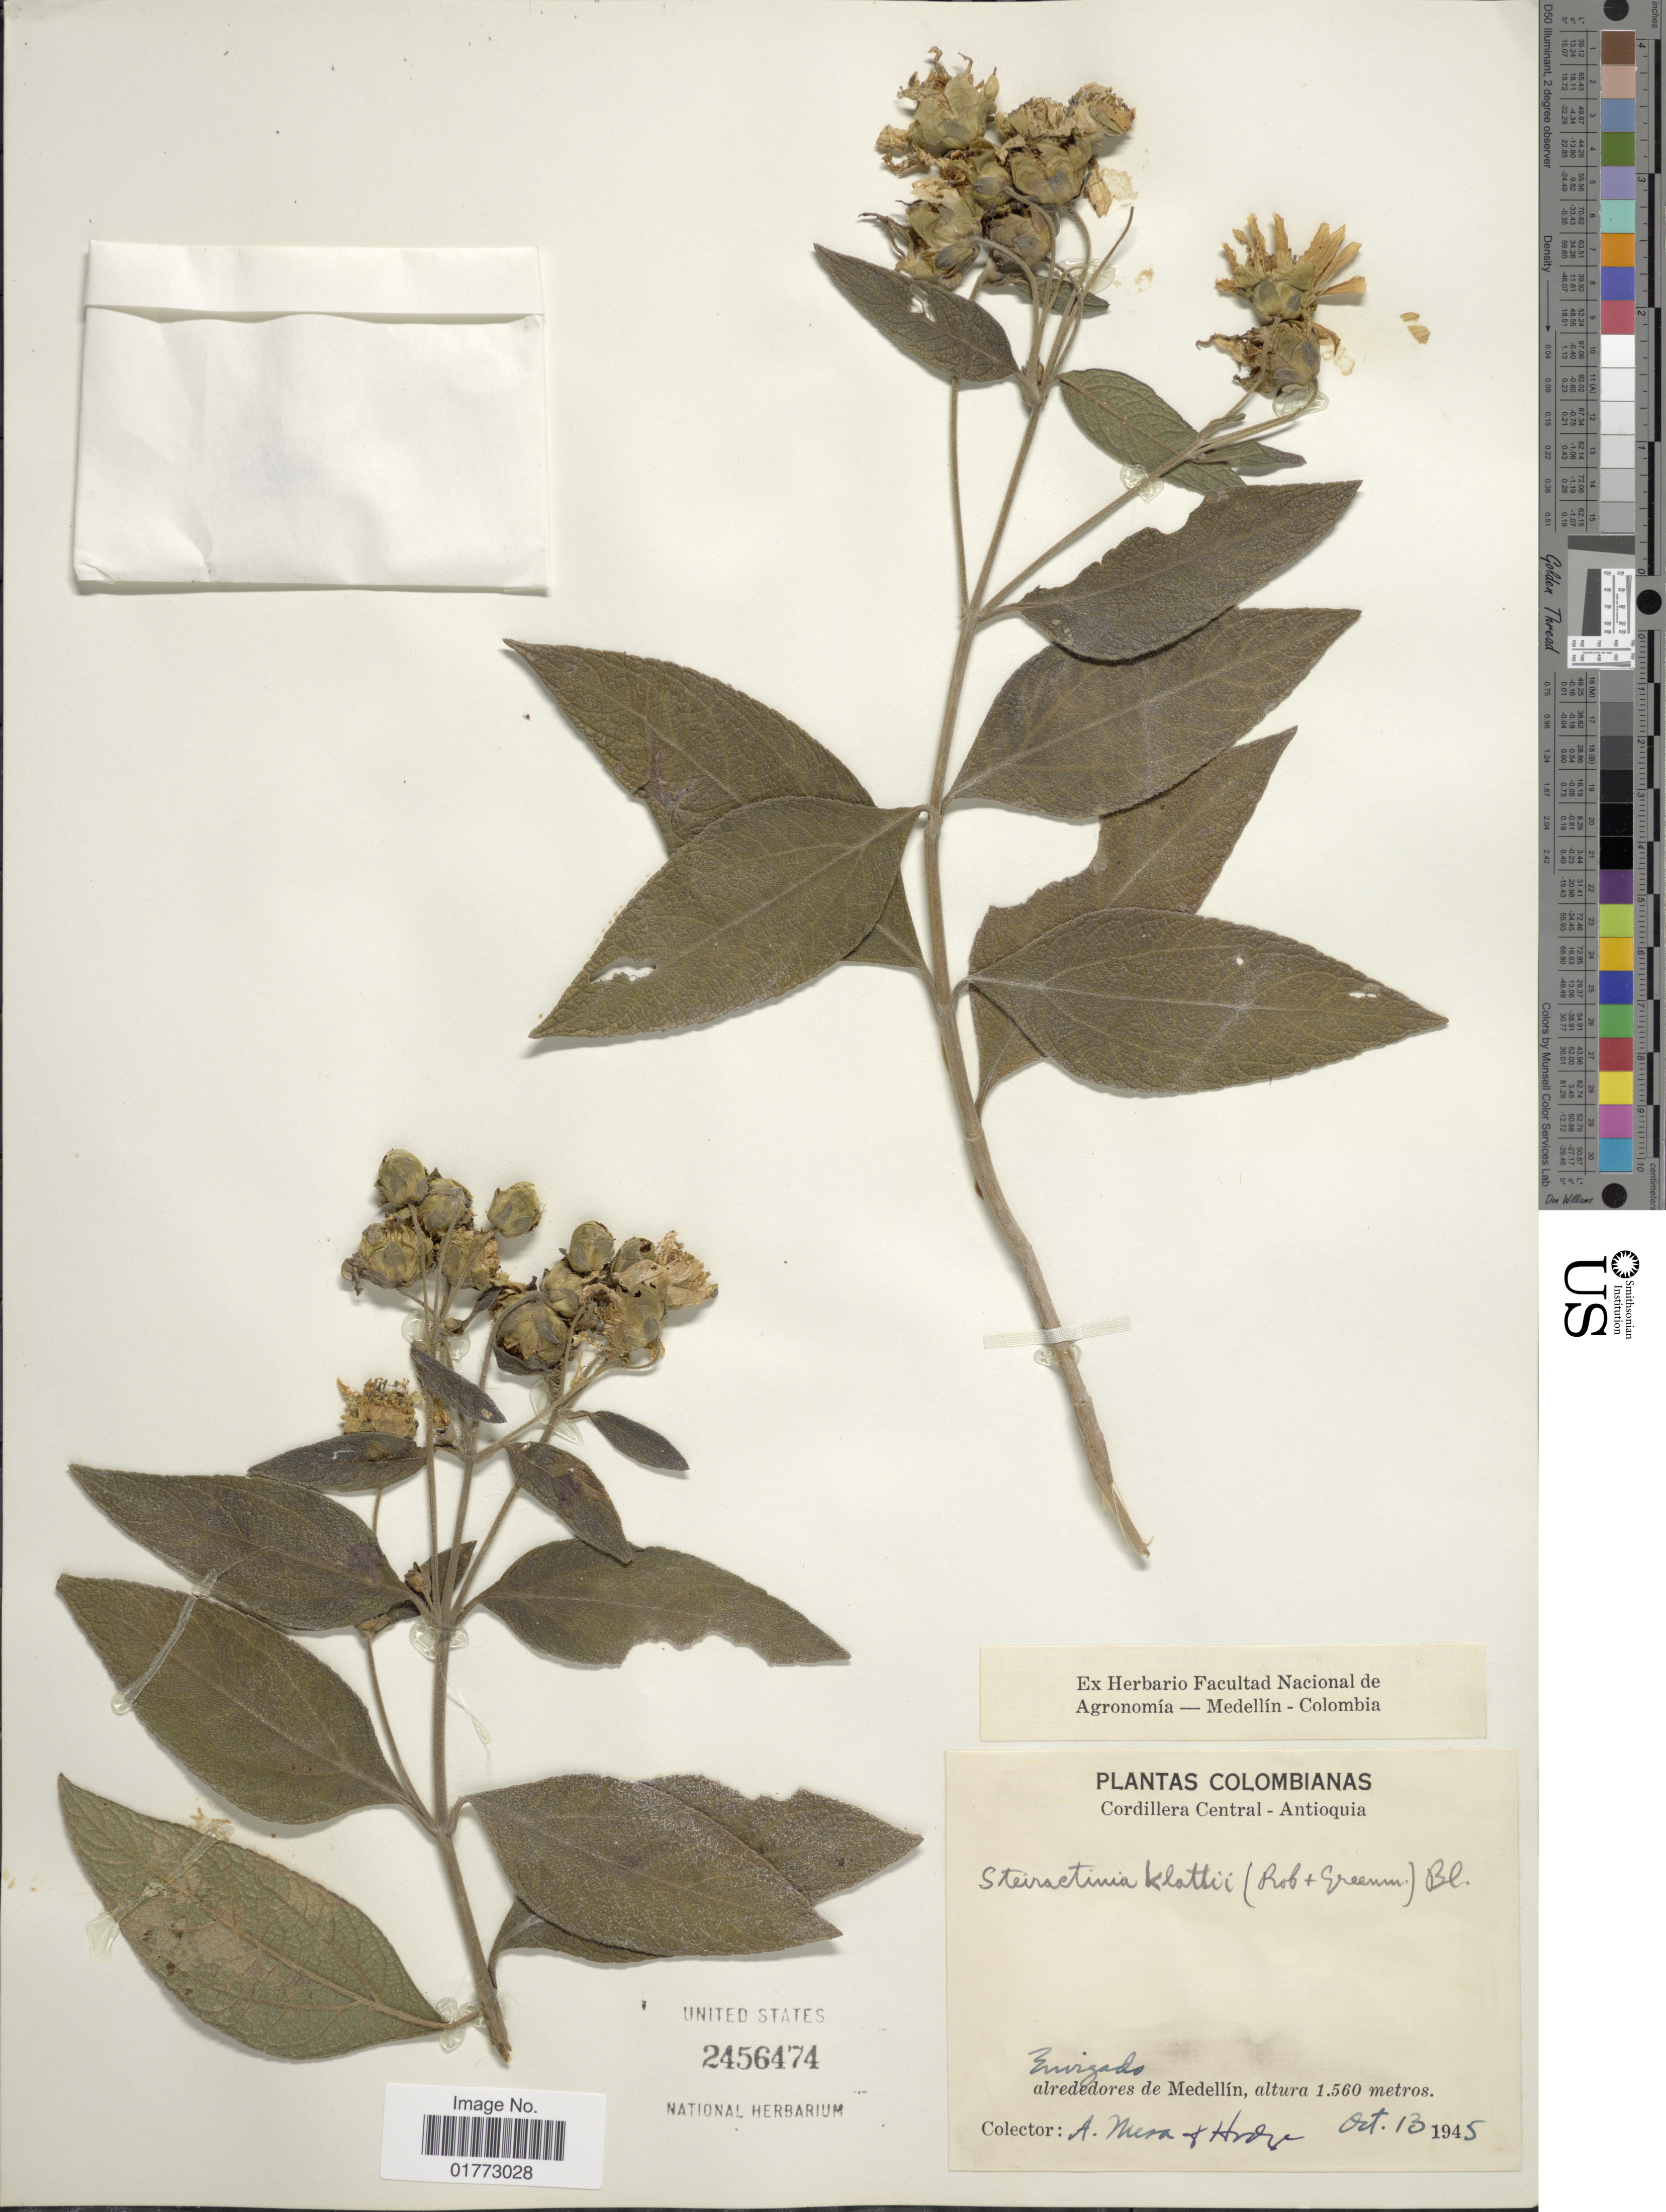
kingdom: Plantae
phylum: Tracheophyta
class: Magnoliopsida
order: Asterales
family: Asteraceae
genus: Steiractinia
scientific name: Steiractinia klattii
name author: S.F. Blake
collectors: A. Mesa & Hodge, --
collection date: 1945-10-13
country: Colombia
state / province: Antioquia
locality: Cordillera Central, Envigado, alrededores de Medellin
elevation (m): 1560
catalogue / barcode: US 2456474